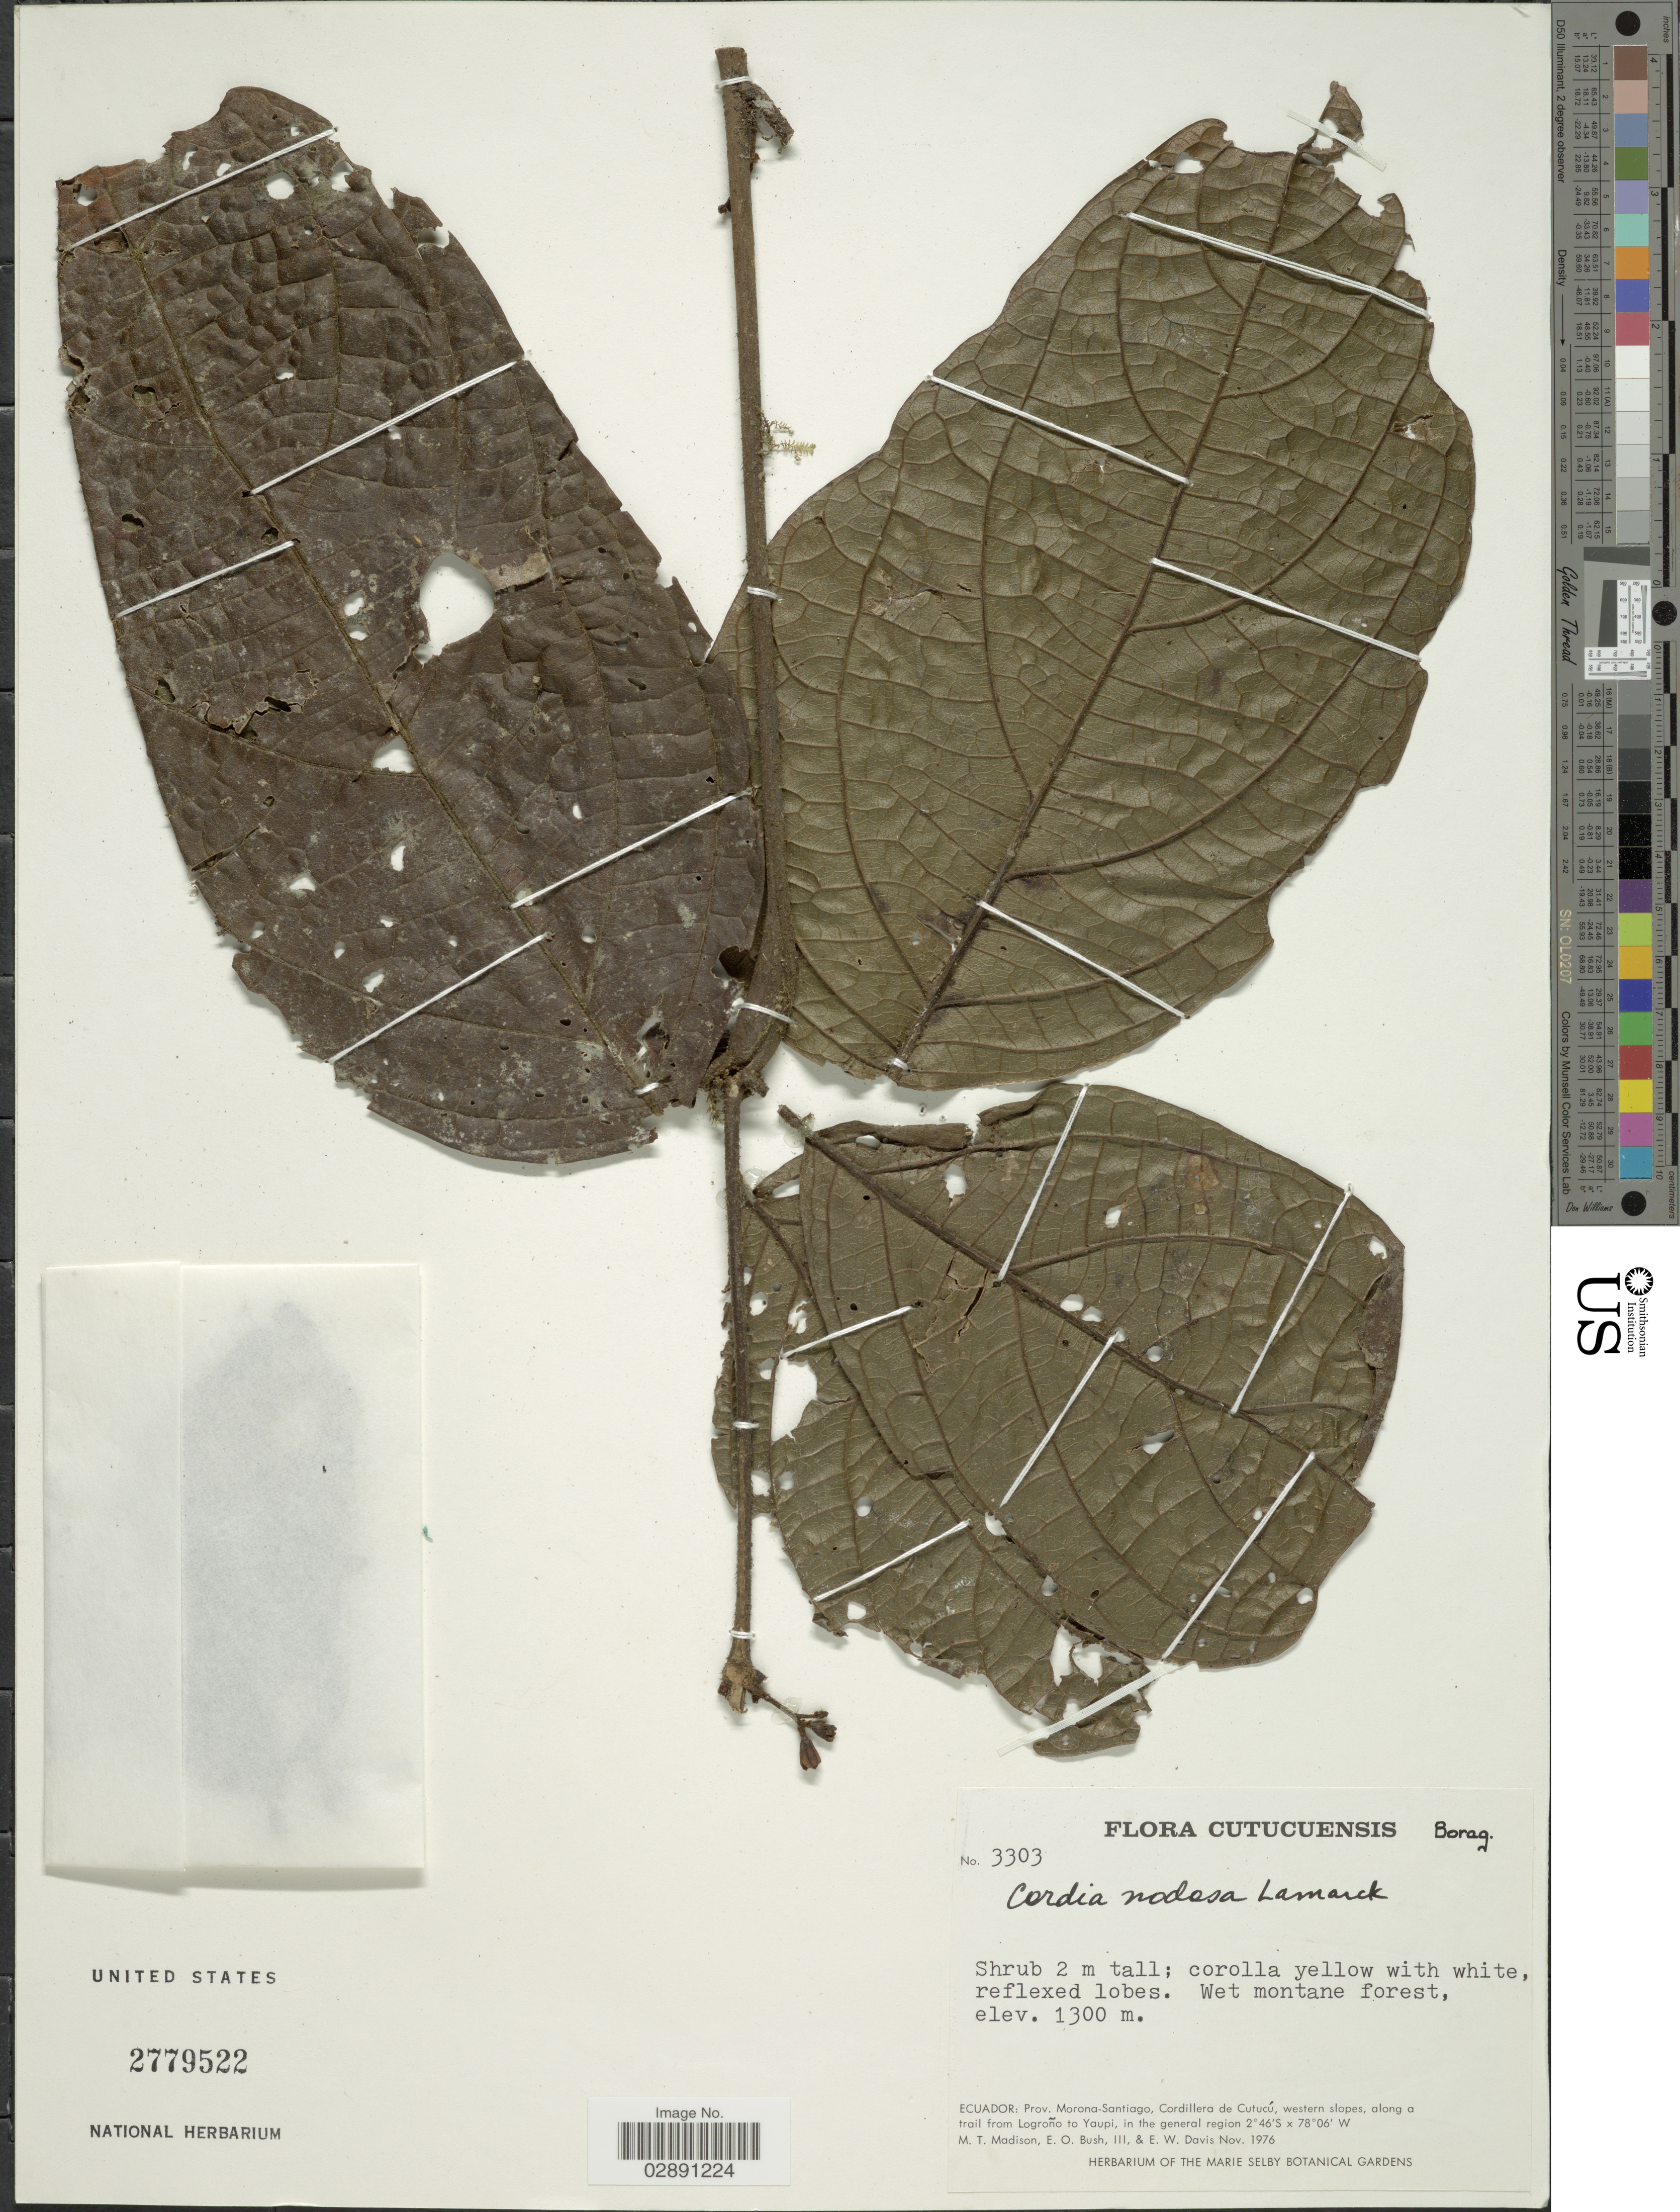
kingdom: Plantae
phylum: Tracheophyta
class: Magnoliopsida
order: Boraginales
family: Cordiaceae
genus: Cordia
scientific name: Cordia nodosa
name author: Lam.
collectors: M. T. Madison, E. O. Bush & E. W. Davis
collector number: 3303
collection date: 1976-11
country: Ecuador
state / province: Morona-Santiago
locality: Cordillera de Cutucú, western slopes, along a trail from Logroño to Yaupi, in the general region.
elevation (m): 1300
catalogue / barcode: US 2779522